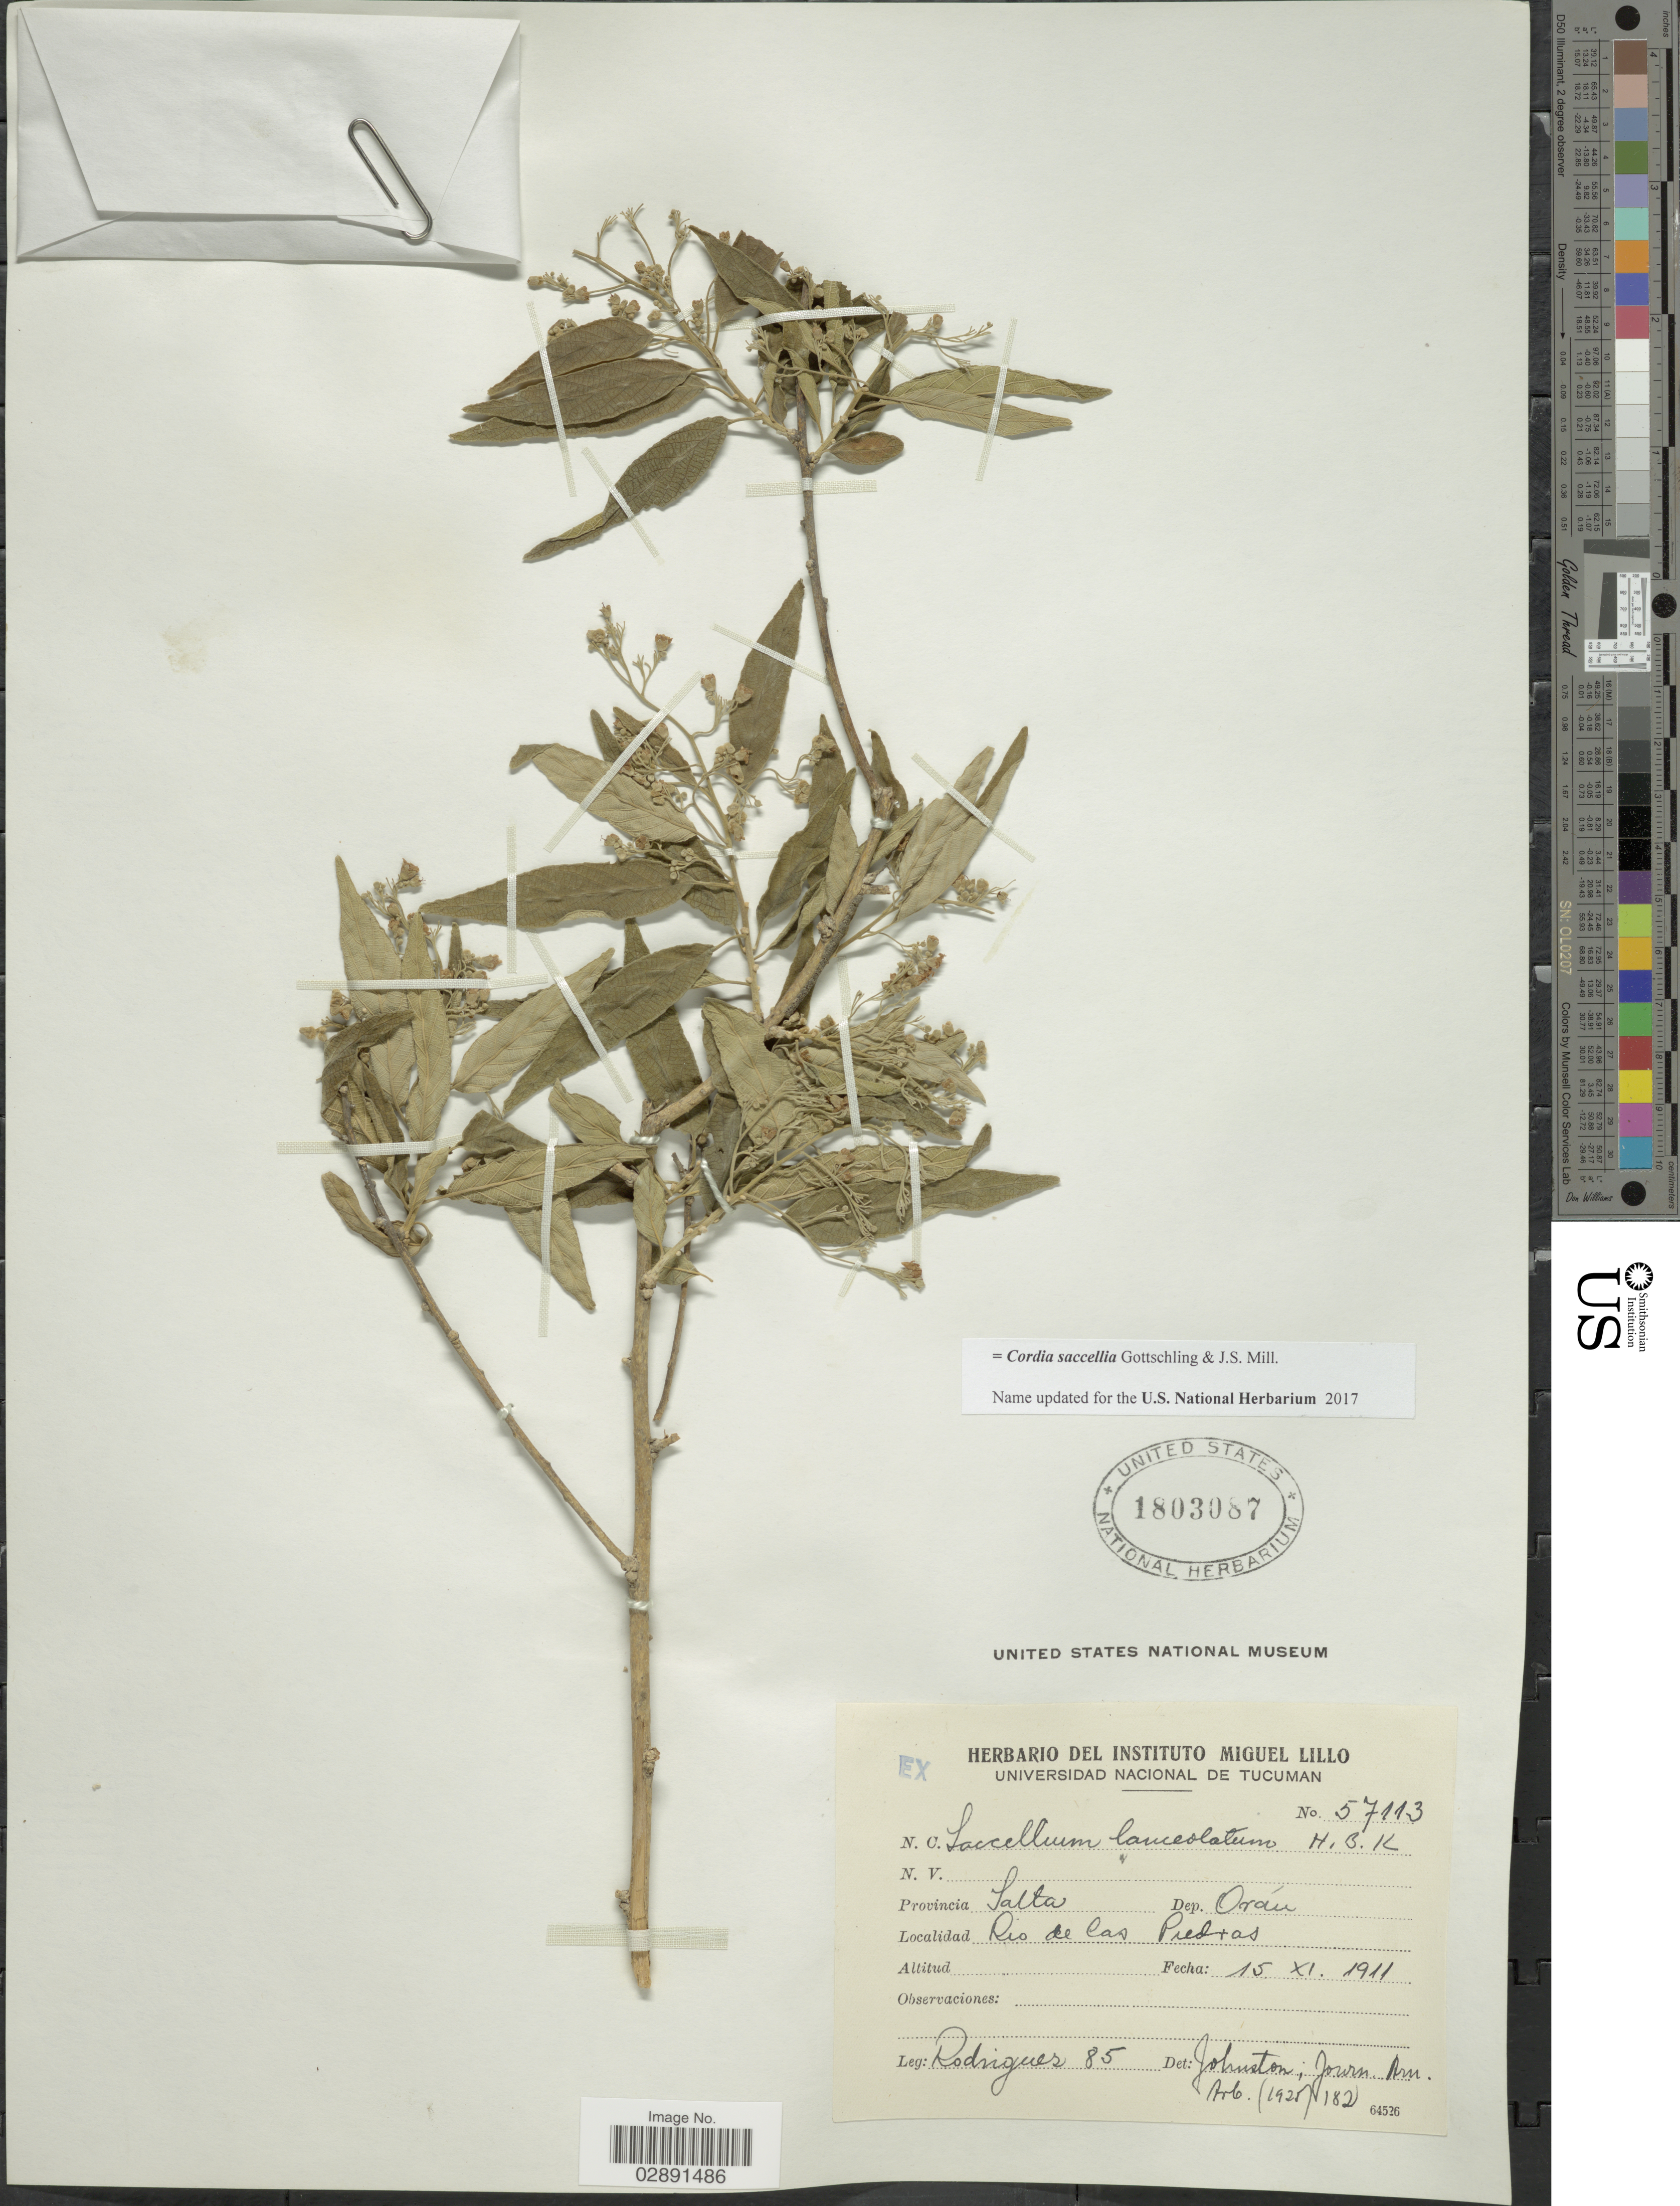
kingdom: Plantae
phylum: Tracheophyta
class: Magnoliopsida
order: Boraginales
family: Cordiaceae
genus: Cordia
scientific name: Cordia saccellia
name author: Gottschling & J.S. Mill.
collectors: Rodriguez, --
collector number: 85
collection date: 1911-11-15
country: Argentina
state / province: Salta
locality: Dep. Orán. Rio de las Piedras.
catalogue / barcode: US 1803087